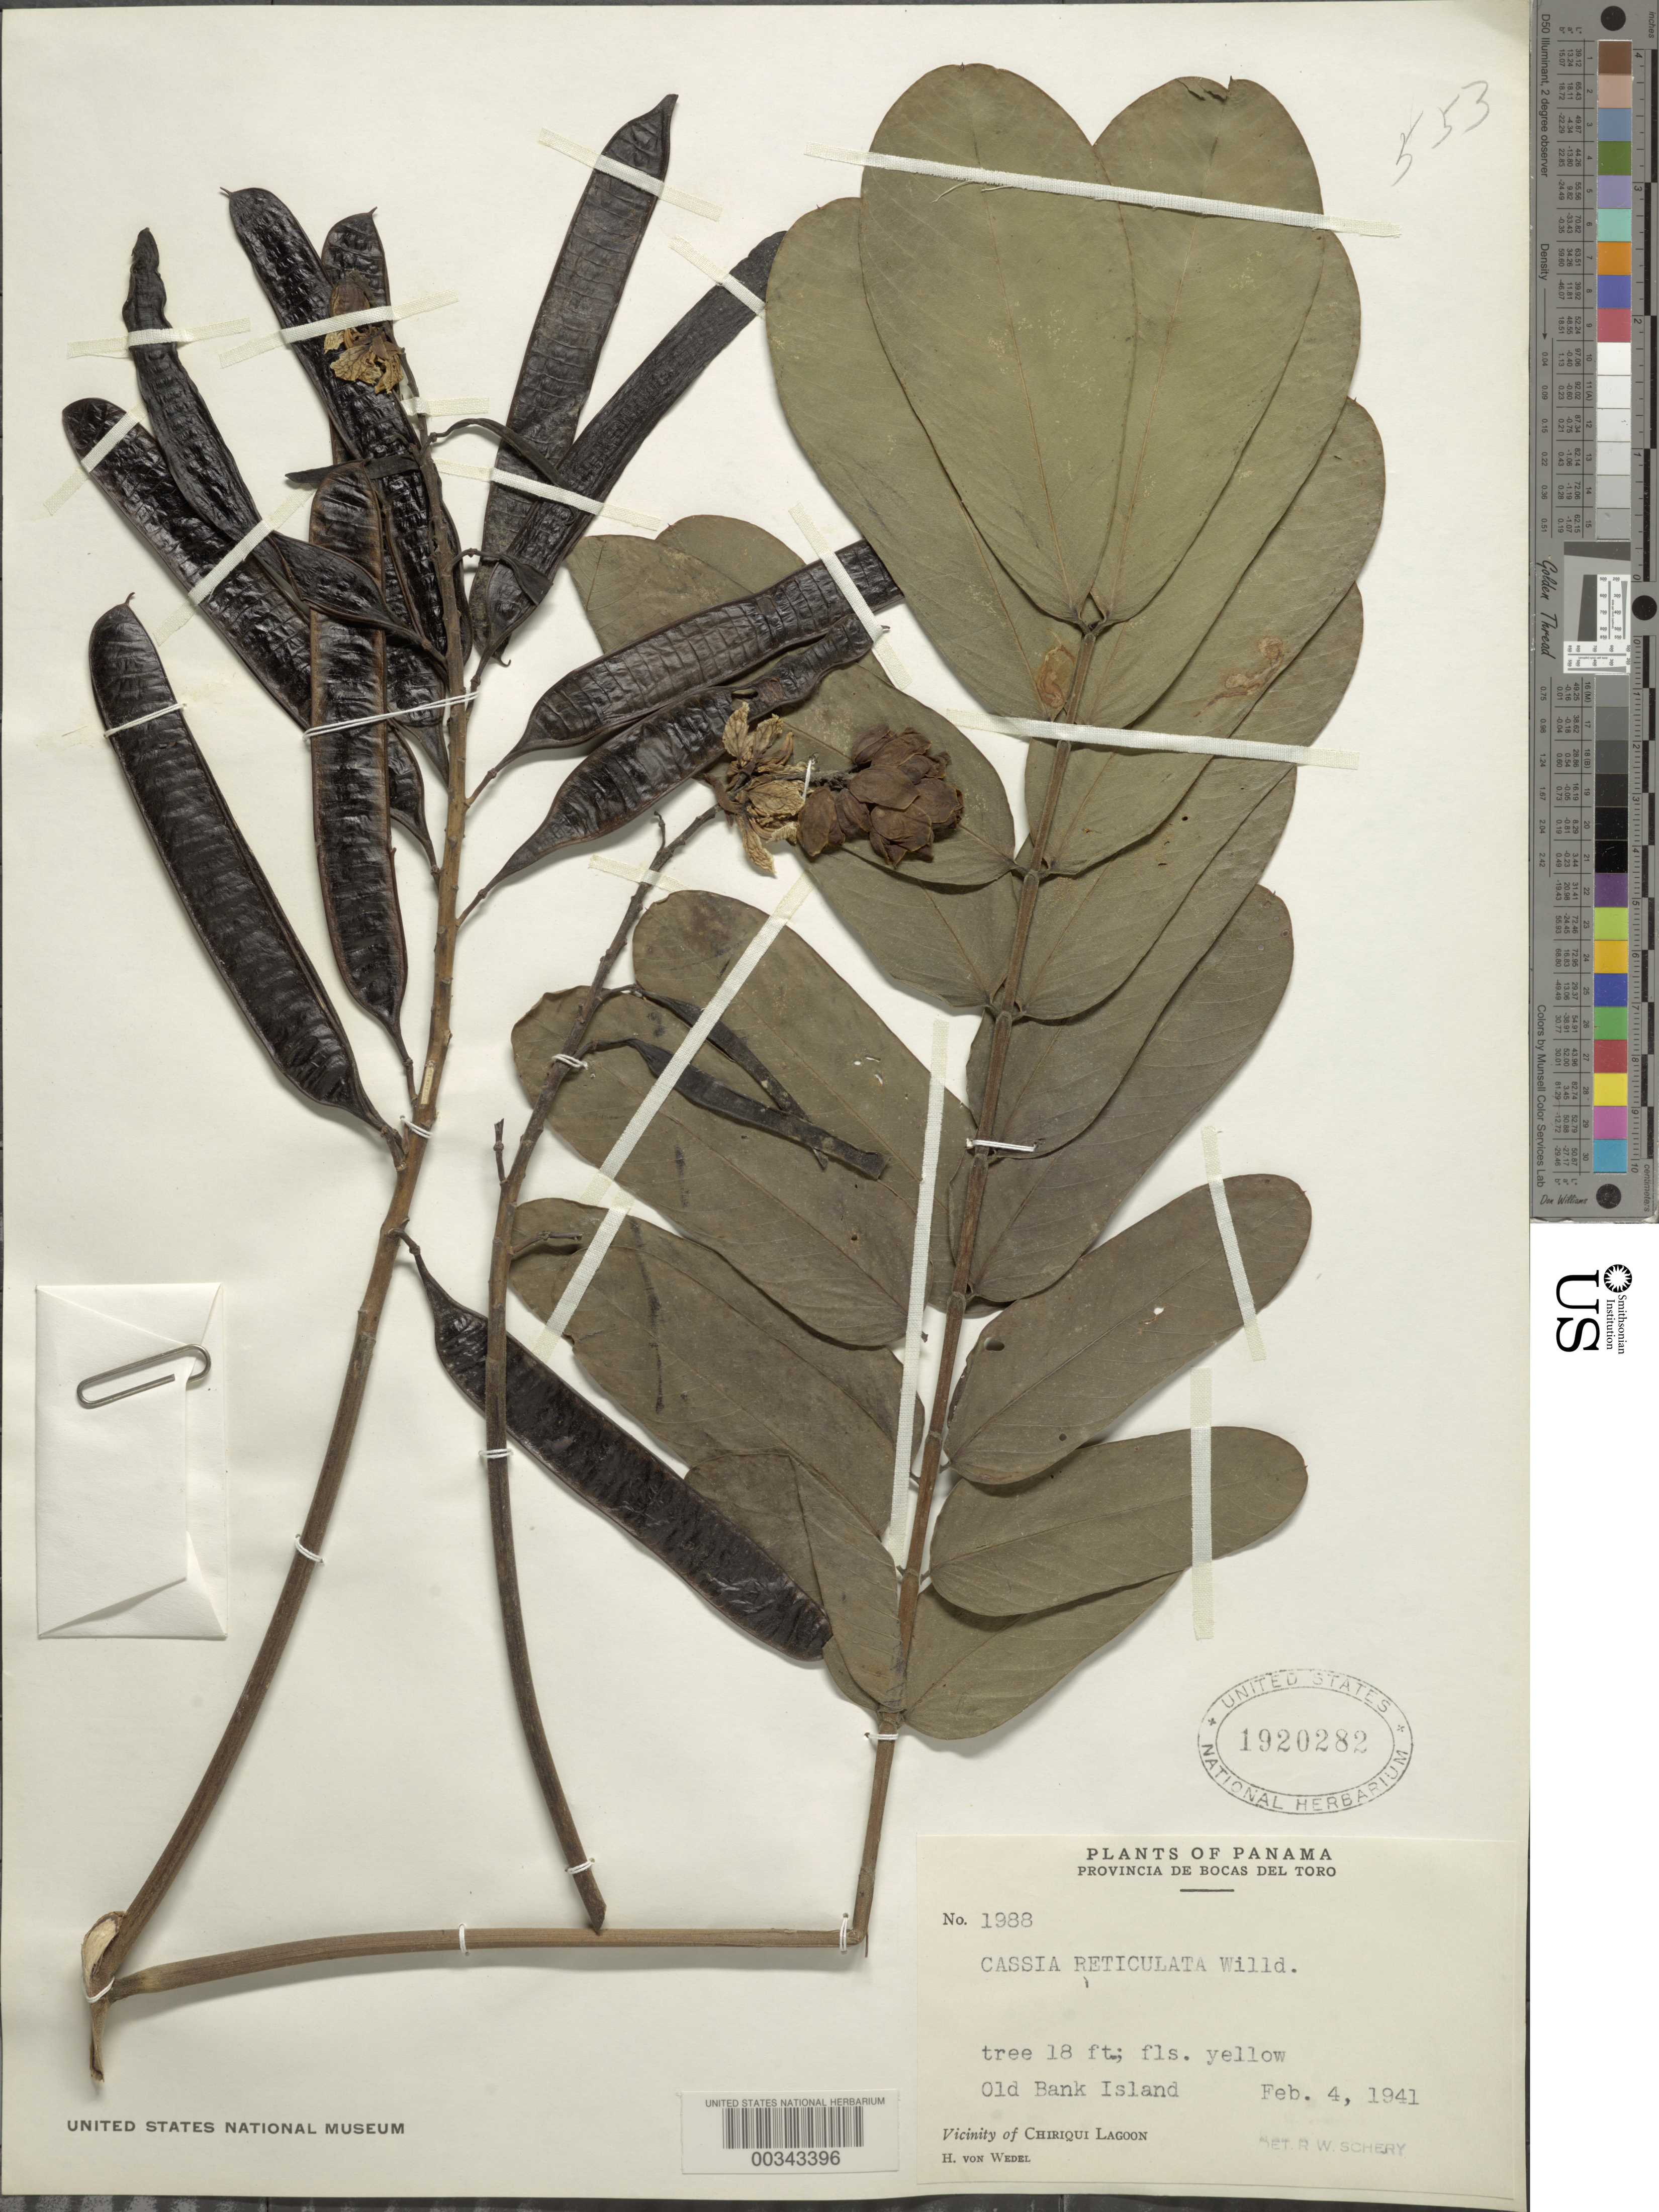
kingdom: Plantae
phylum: Tracheophyta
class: Magnoliopsida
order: Fabales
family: Fabaceae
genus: Senna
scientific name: Senna reticulata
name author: (Willd.) H.S. Irwin & Barneby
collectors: H. von Wedel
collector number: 1988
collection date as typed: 04 Feb 1941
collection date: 1941-02-04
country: Panama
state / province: Bocas del Toro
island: Bastimentos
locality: Old Bank Island [= Isla Bastimentos]; vicinity of Chiriquí Lagoon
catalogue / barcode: US 1920282